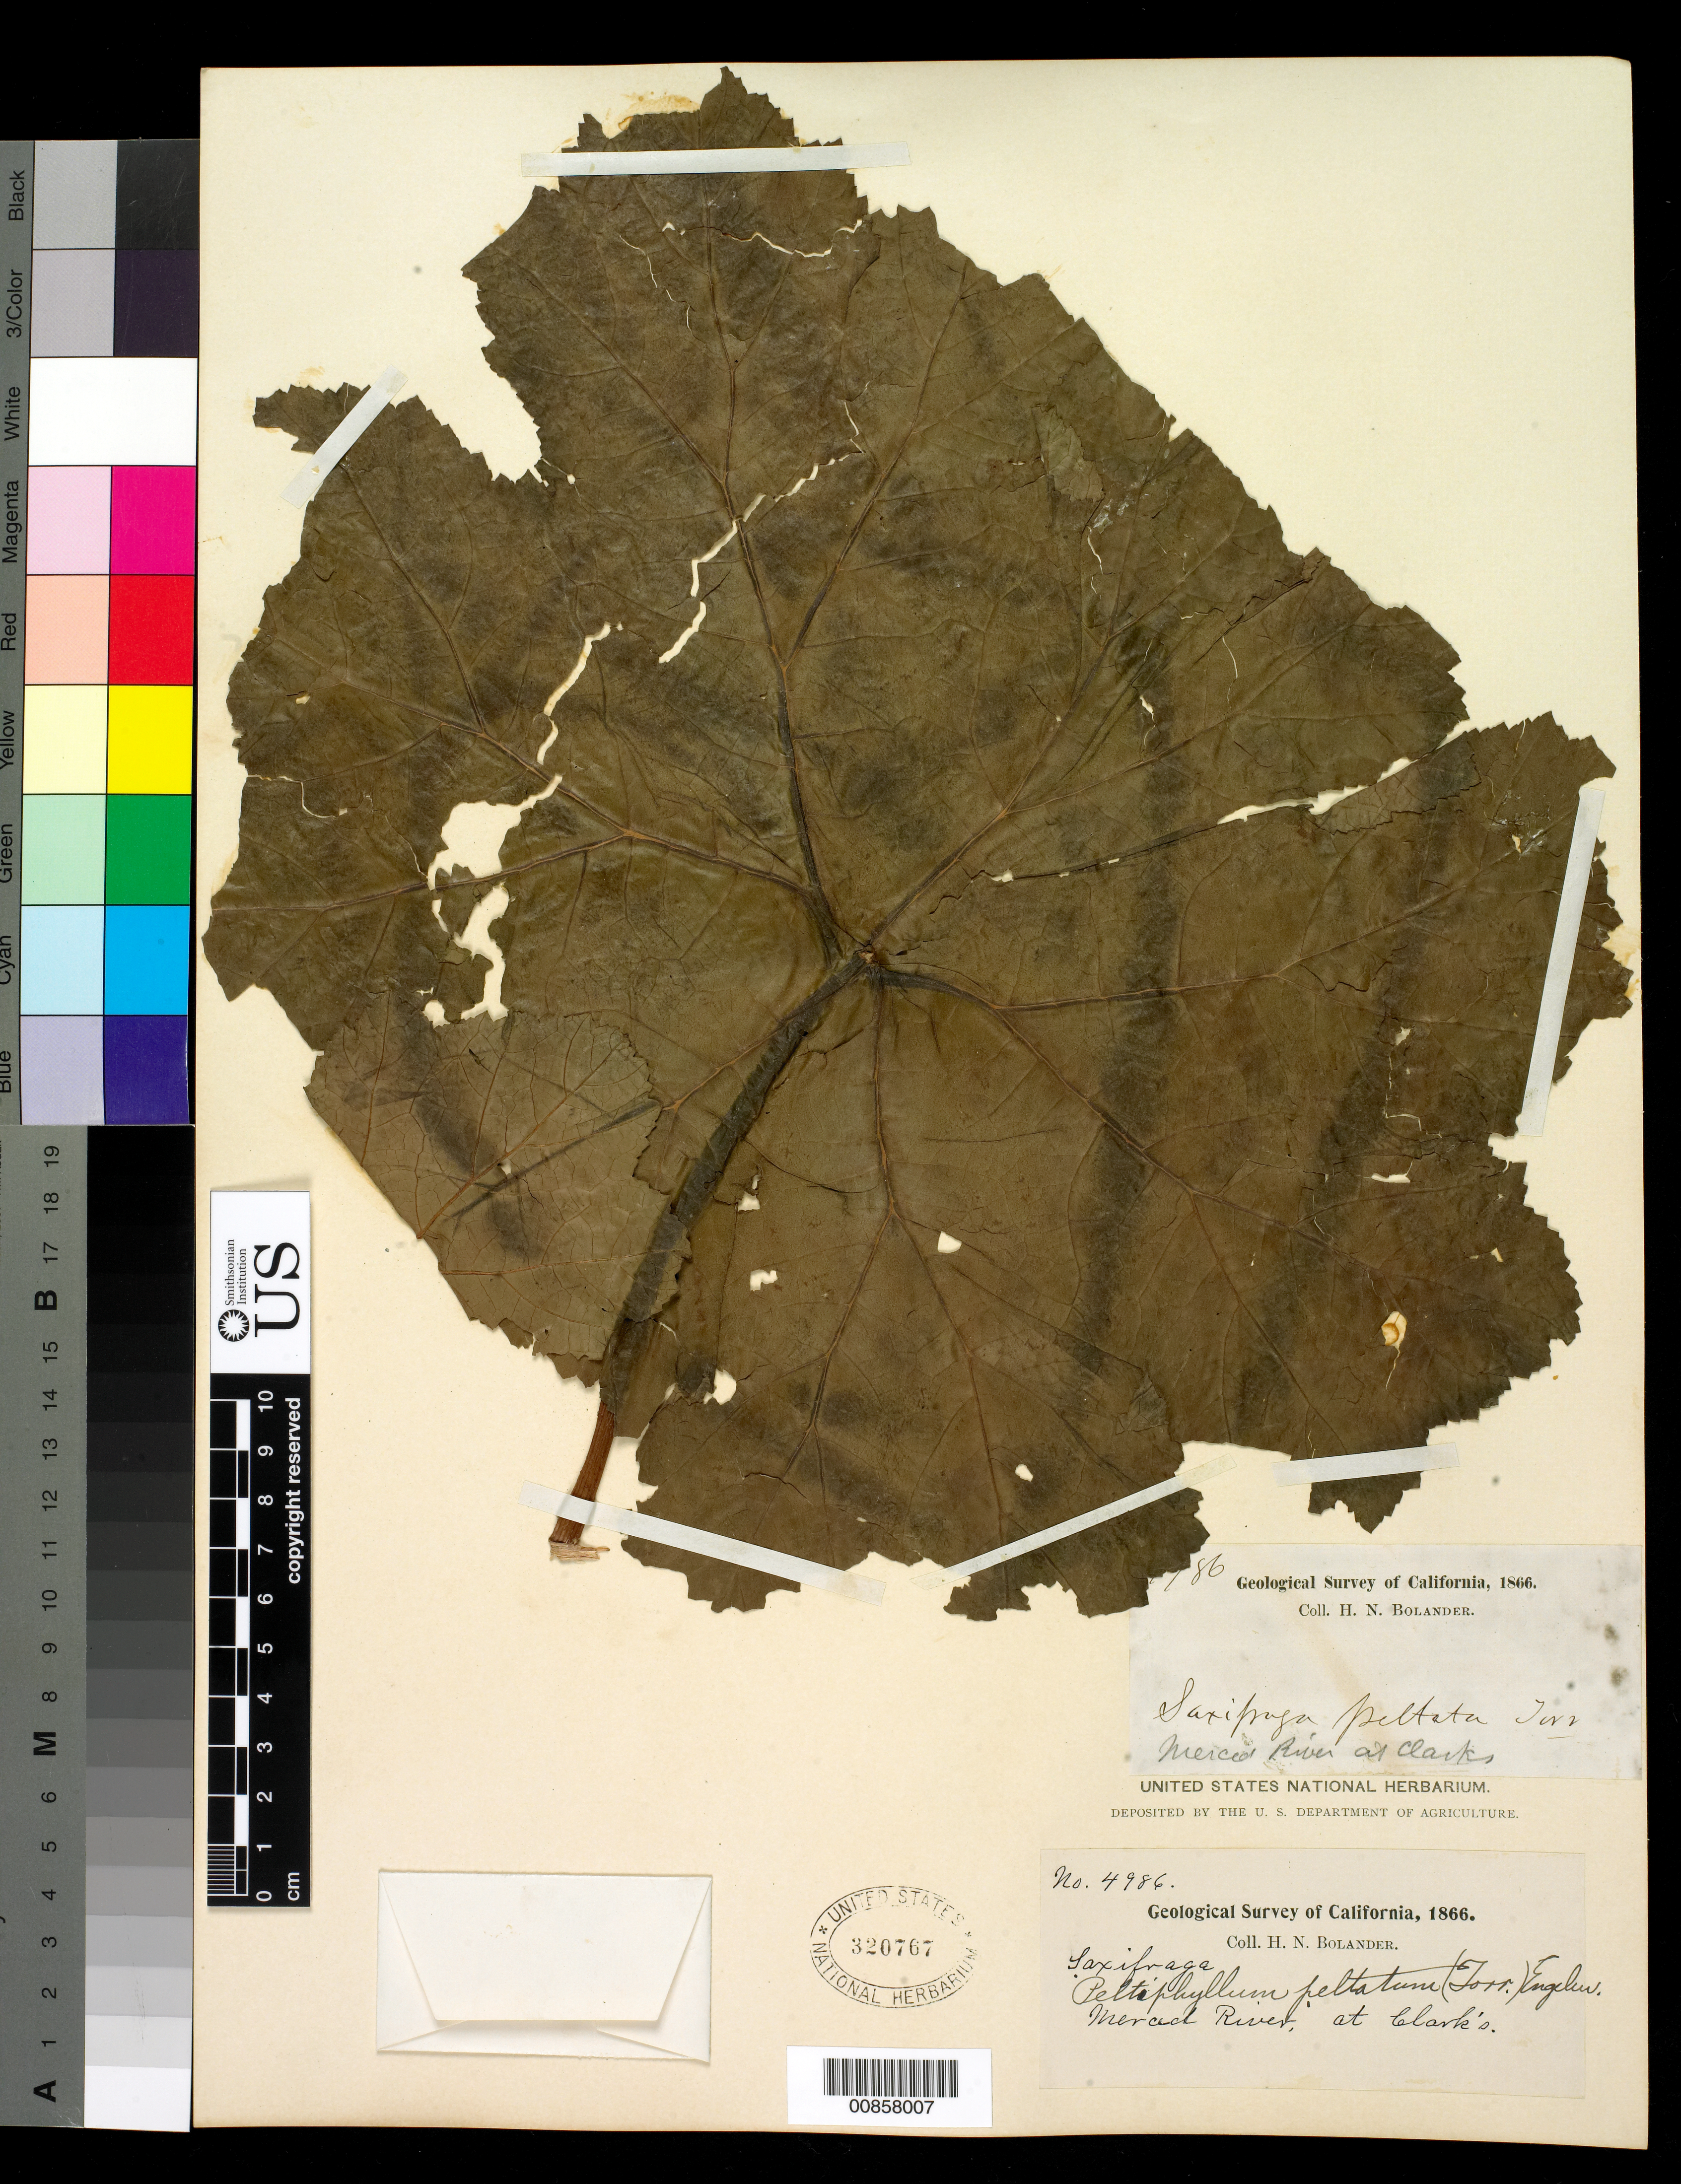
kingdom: Plantae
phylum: Tracheophyta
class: Magnoliopsida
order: Saxifragales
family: Saxifragaceae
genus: Darmera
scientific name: Darmera peltata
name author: (Torr. ex Benth.) Voss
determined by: Strong, Mark T., (BOT), Smithsonian Institution - National Museum of Natural History (UNITED STATES)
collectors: H. Bolander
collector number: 4986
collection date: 1866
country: United States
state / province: California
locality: Merced River at Clark's.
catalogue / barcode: US 320767